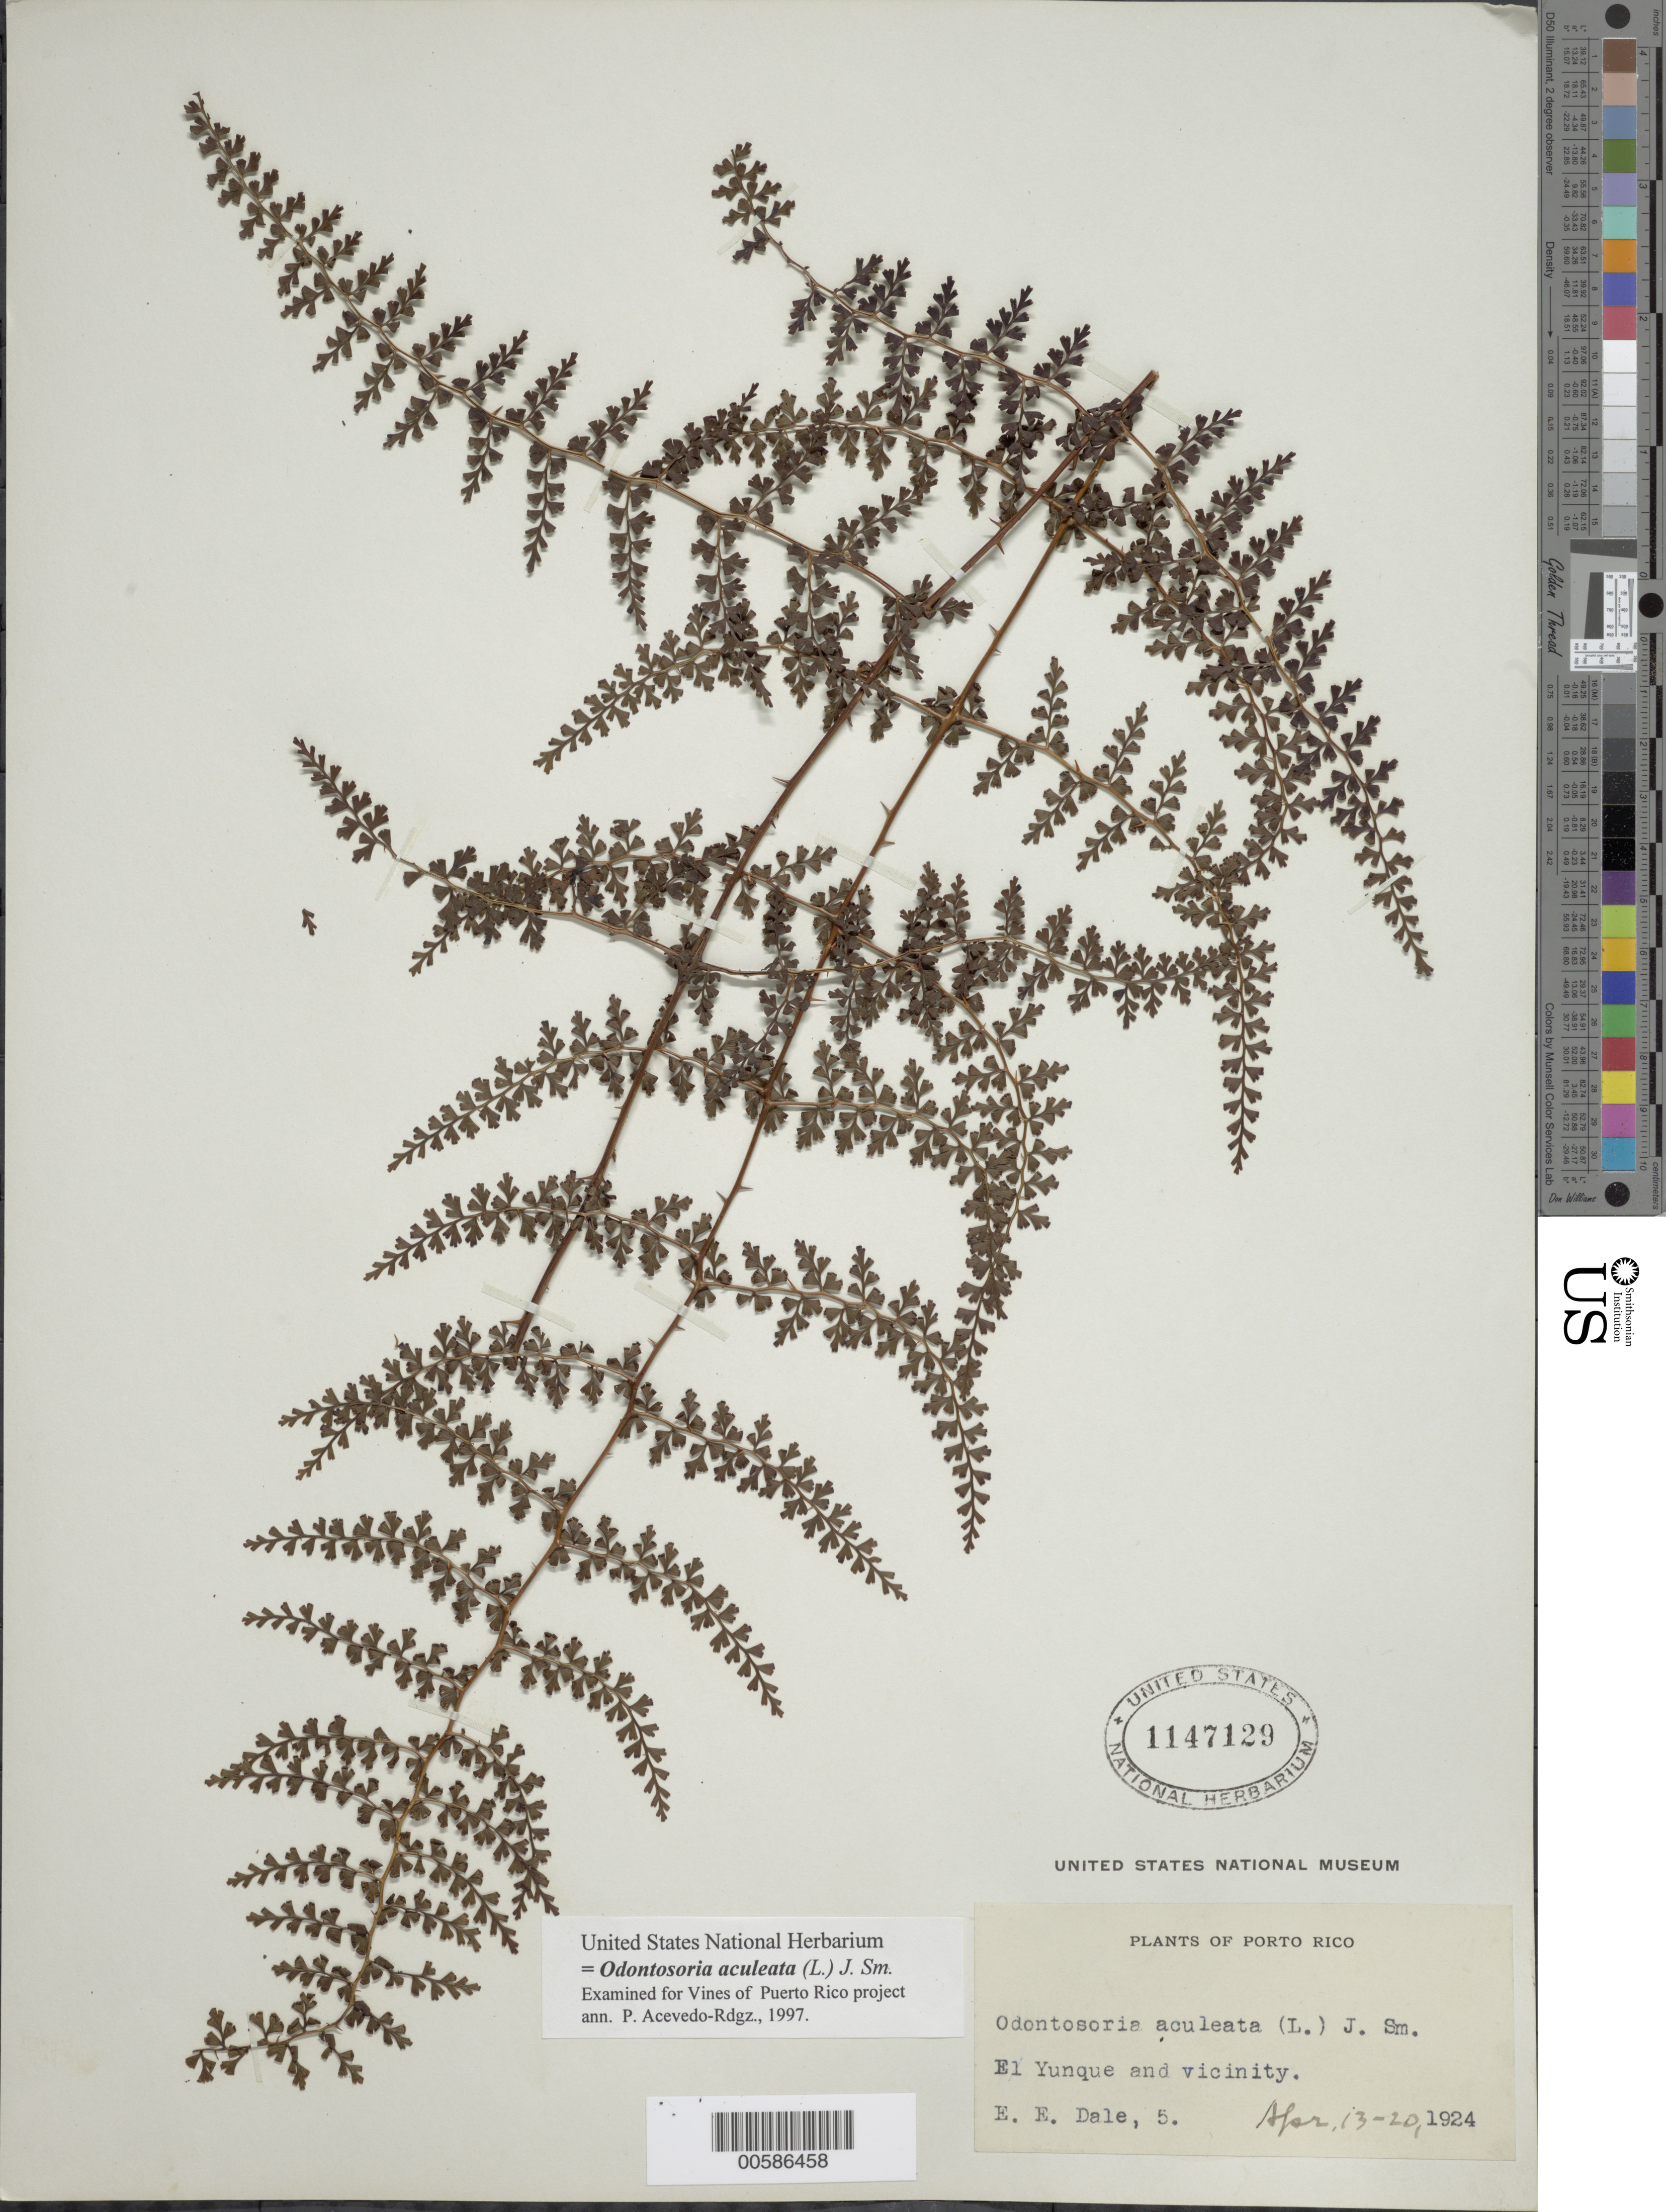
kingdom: Plantae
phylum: Tracheophyta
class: Polypodiopsida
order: Polypodiales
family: Lindsaeaceae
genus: Odontosoria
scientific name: Odontosoria aculeata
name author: (L.) J. Sm.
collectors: E. Dale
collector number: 5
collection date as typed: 13 Apr 1924 to 20 Apr 1924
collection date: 1924-04-13/1924-04-20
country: Puerto Rico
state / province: Río Grande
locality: El Yunque and vicinity.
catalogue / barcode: US 1147129